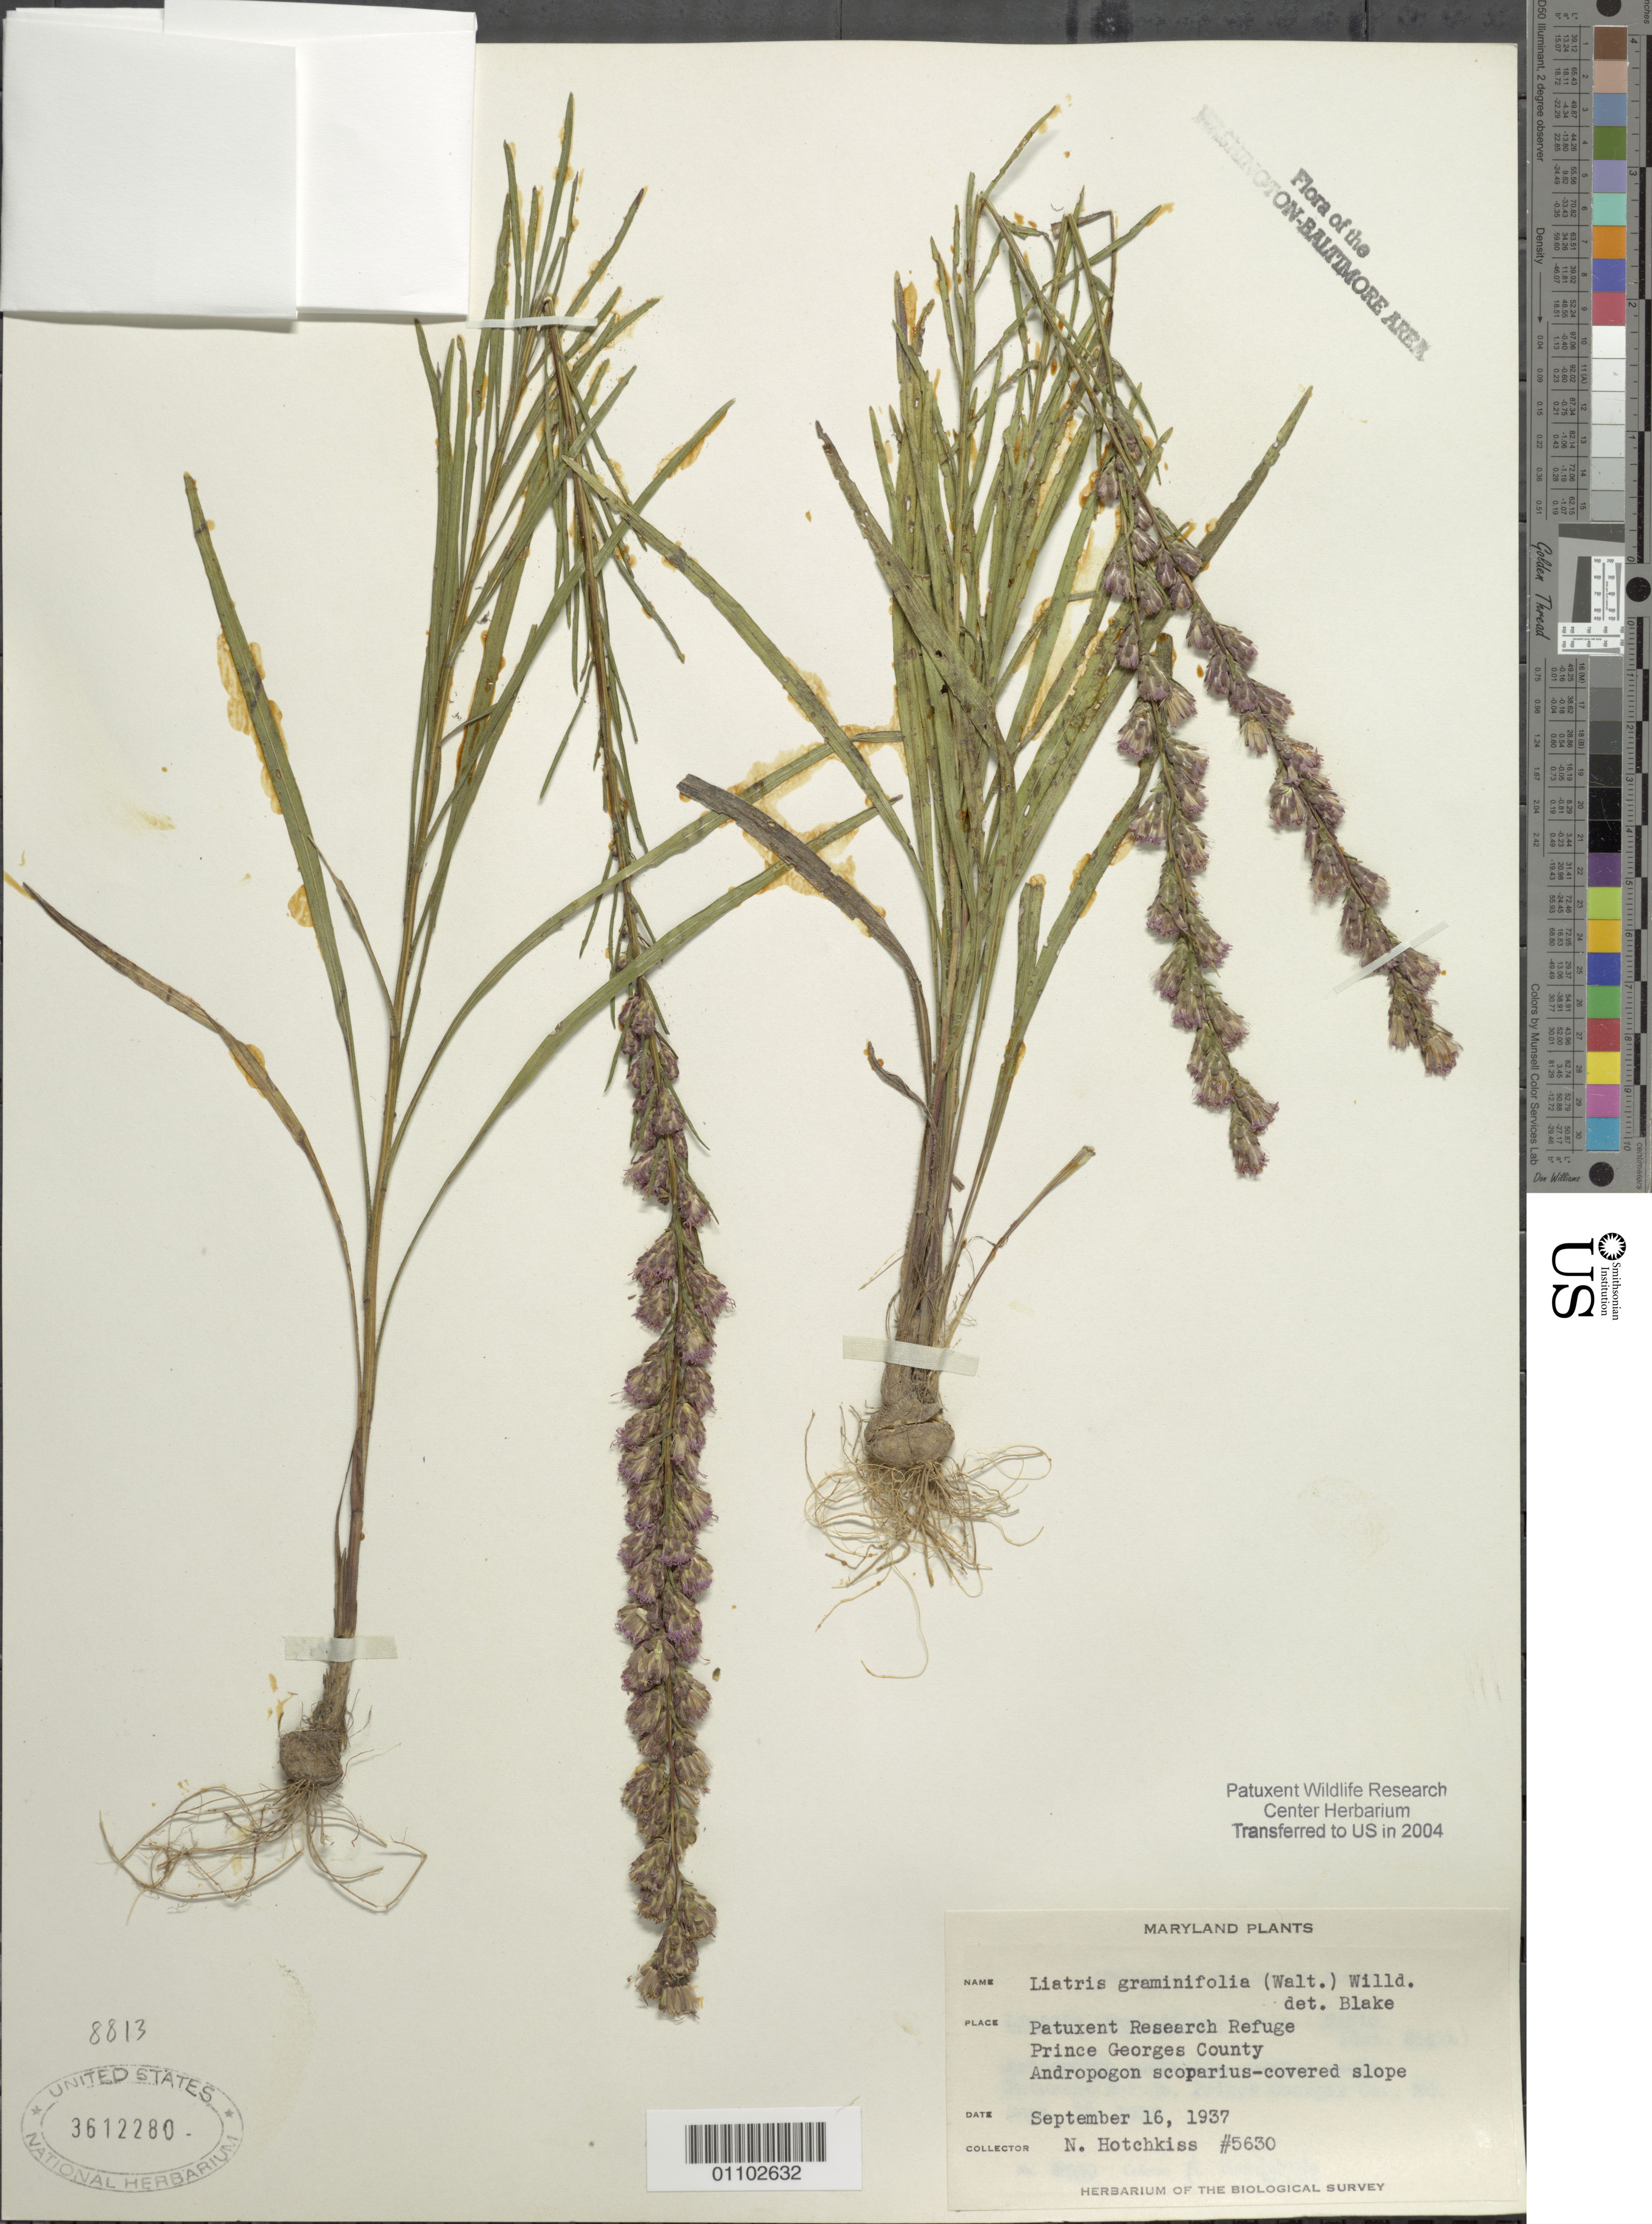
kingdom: Plantae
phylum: Tracheophyta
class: Magnoliopsida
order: Asterales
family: Asteraceae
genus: Liatris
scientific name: Liatris pilosa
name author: (Aiton) Willd.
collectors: N. Hotchkiss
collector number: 5630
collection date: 1937-09-16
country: United States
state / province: Maryland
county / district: Prince George's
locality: Patuxent Research Refuge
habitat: Andropogon scoparius-covered slope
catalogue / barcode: US 3612280